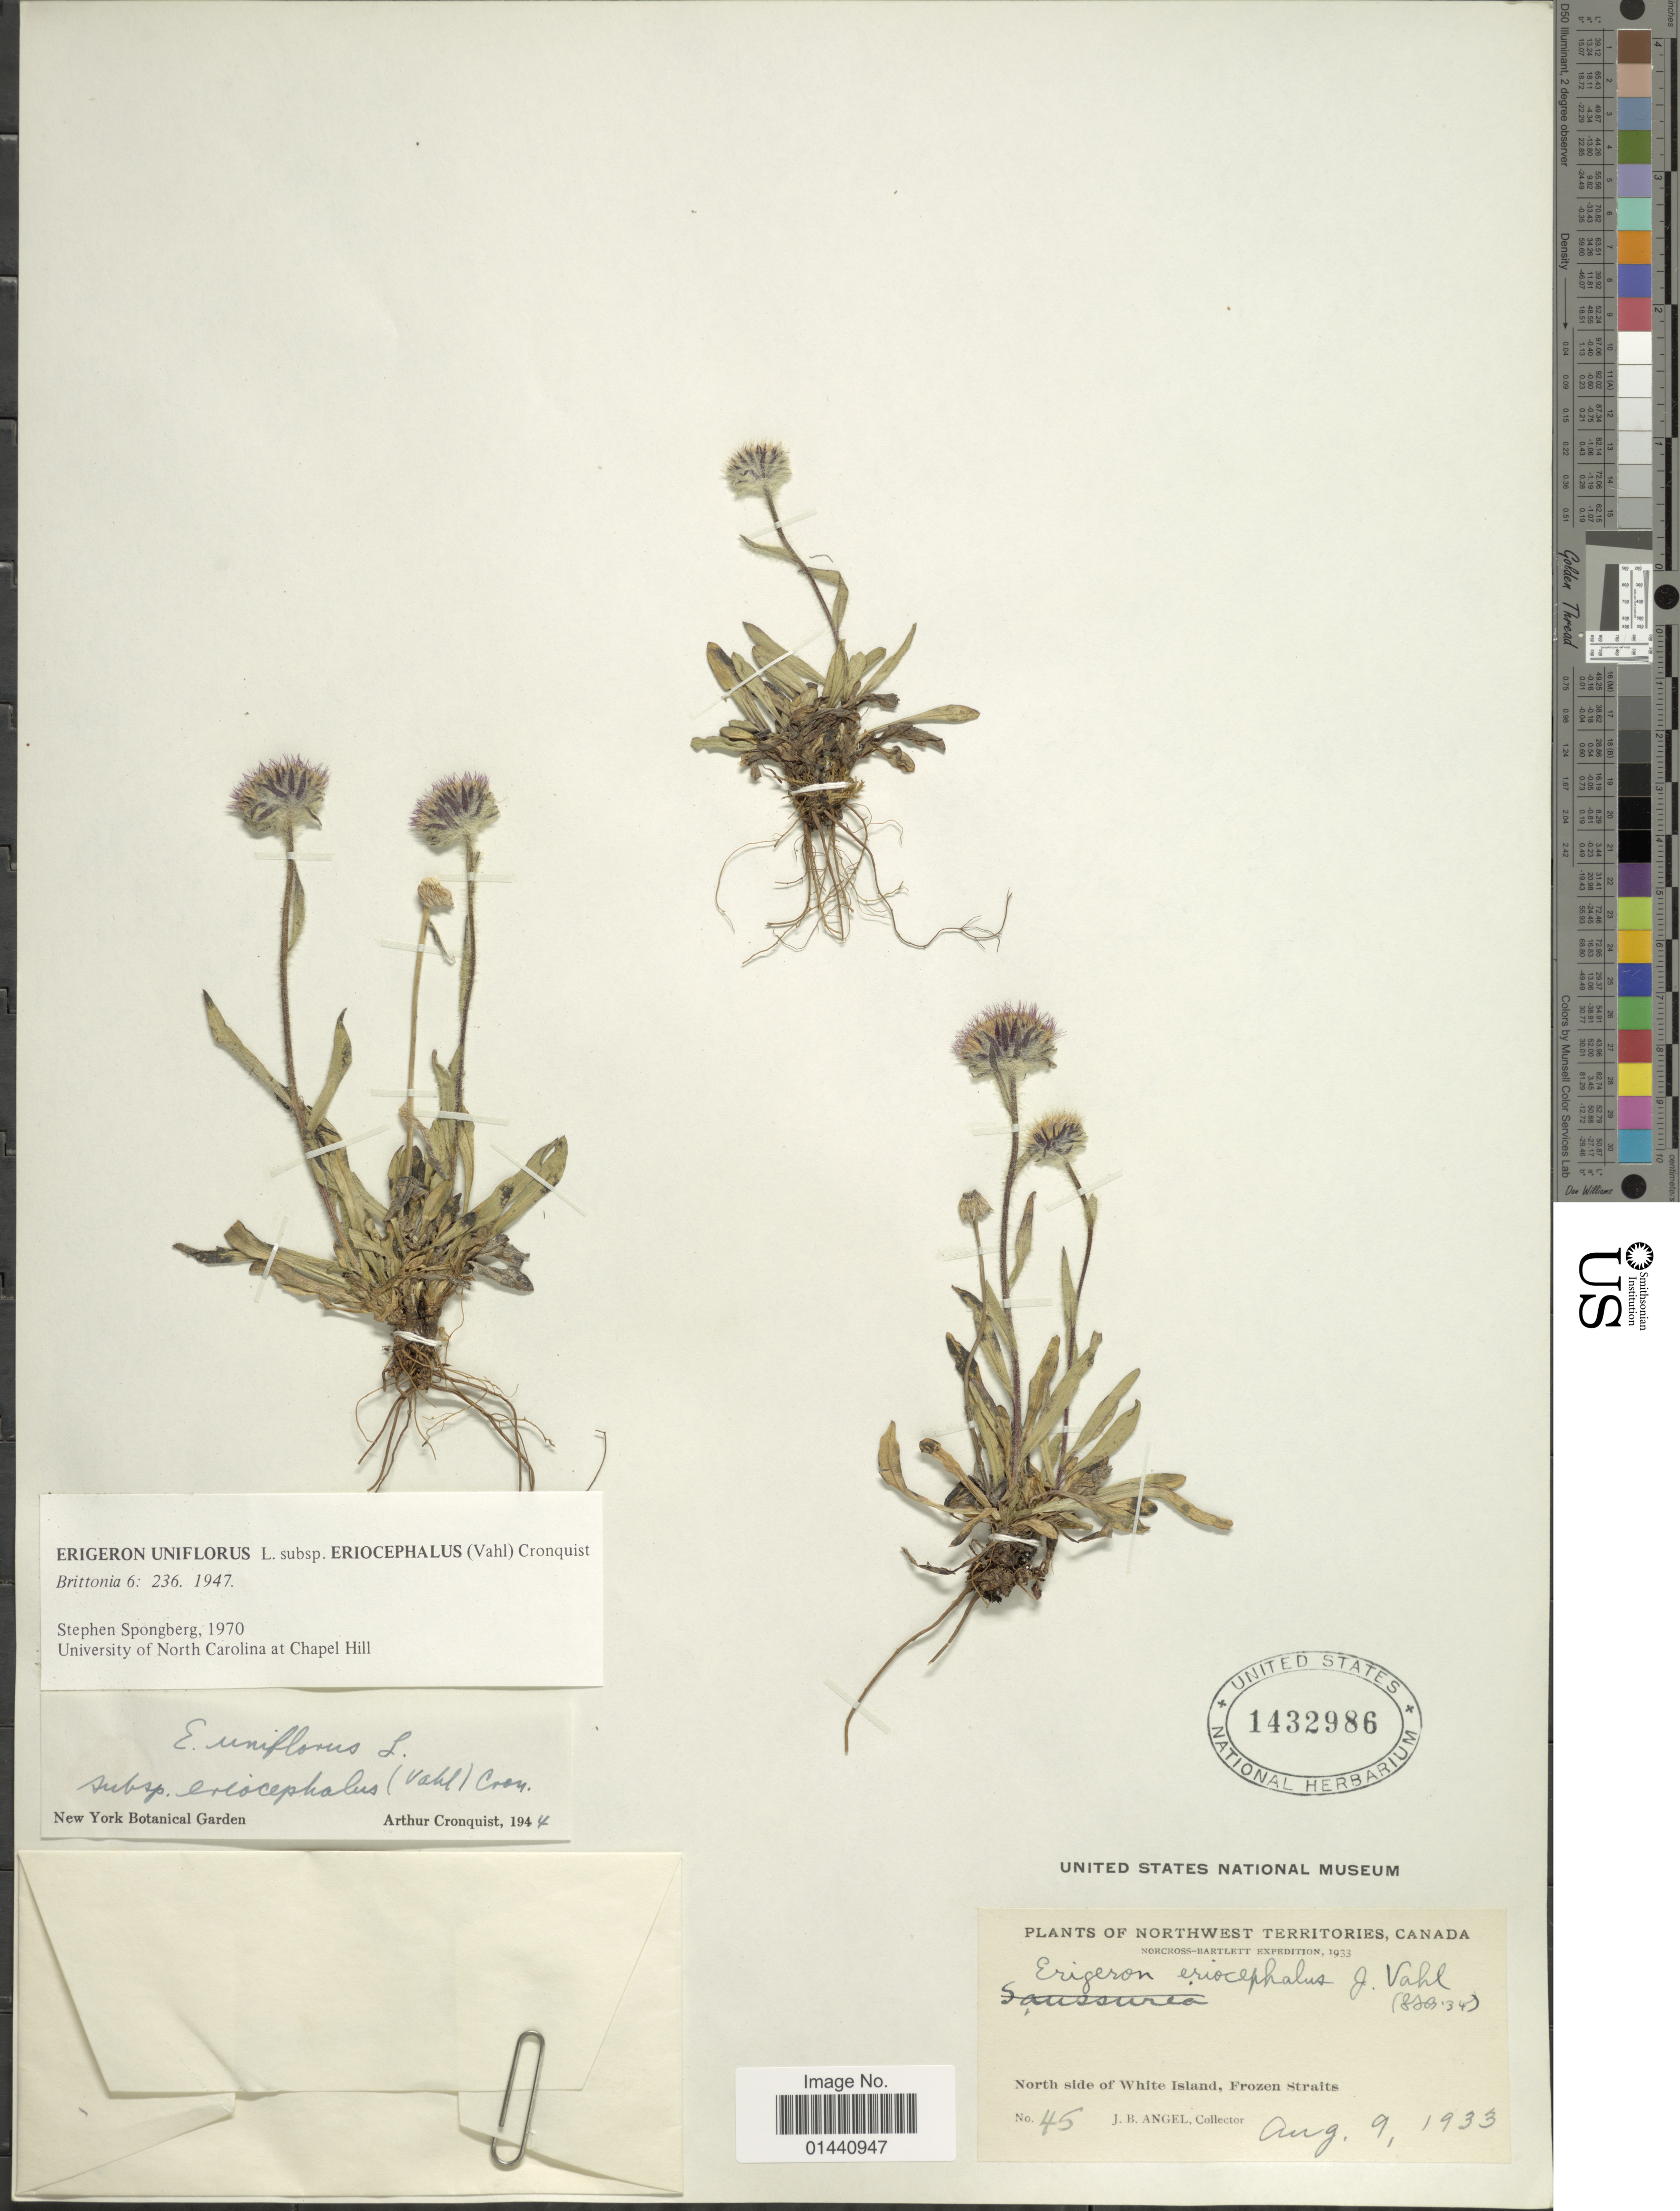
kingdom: Plantae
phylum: Tracheophyta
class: Magnoliopsida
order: Asterales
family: Asteraceae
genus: Erigeron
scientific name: Erigeron eriocephalus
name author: J. Vahl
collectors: J. Angel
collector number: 45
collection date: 1933-08-09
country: Canada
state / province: Northwest Territories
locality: North side of White Island, Frozen Straits.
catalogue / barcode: US 1432986